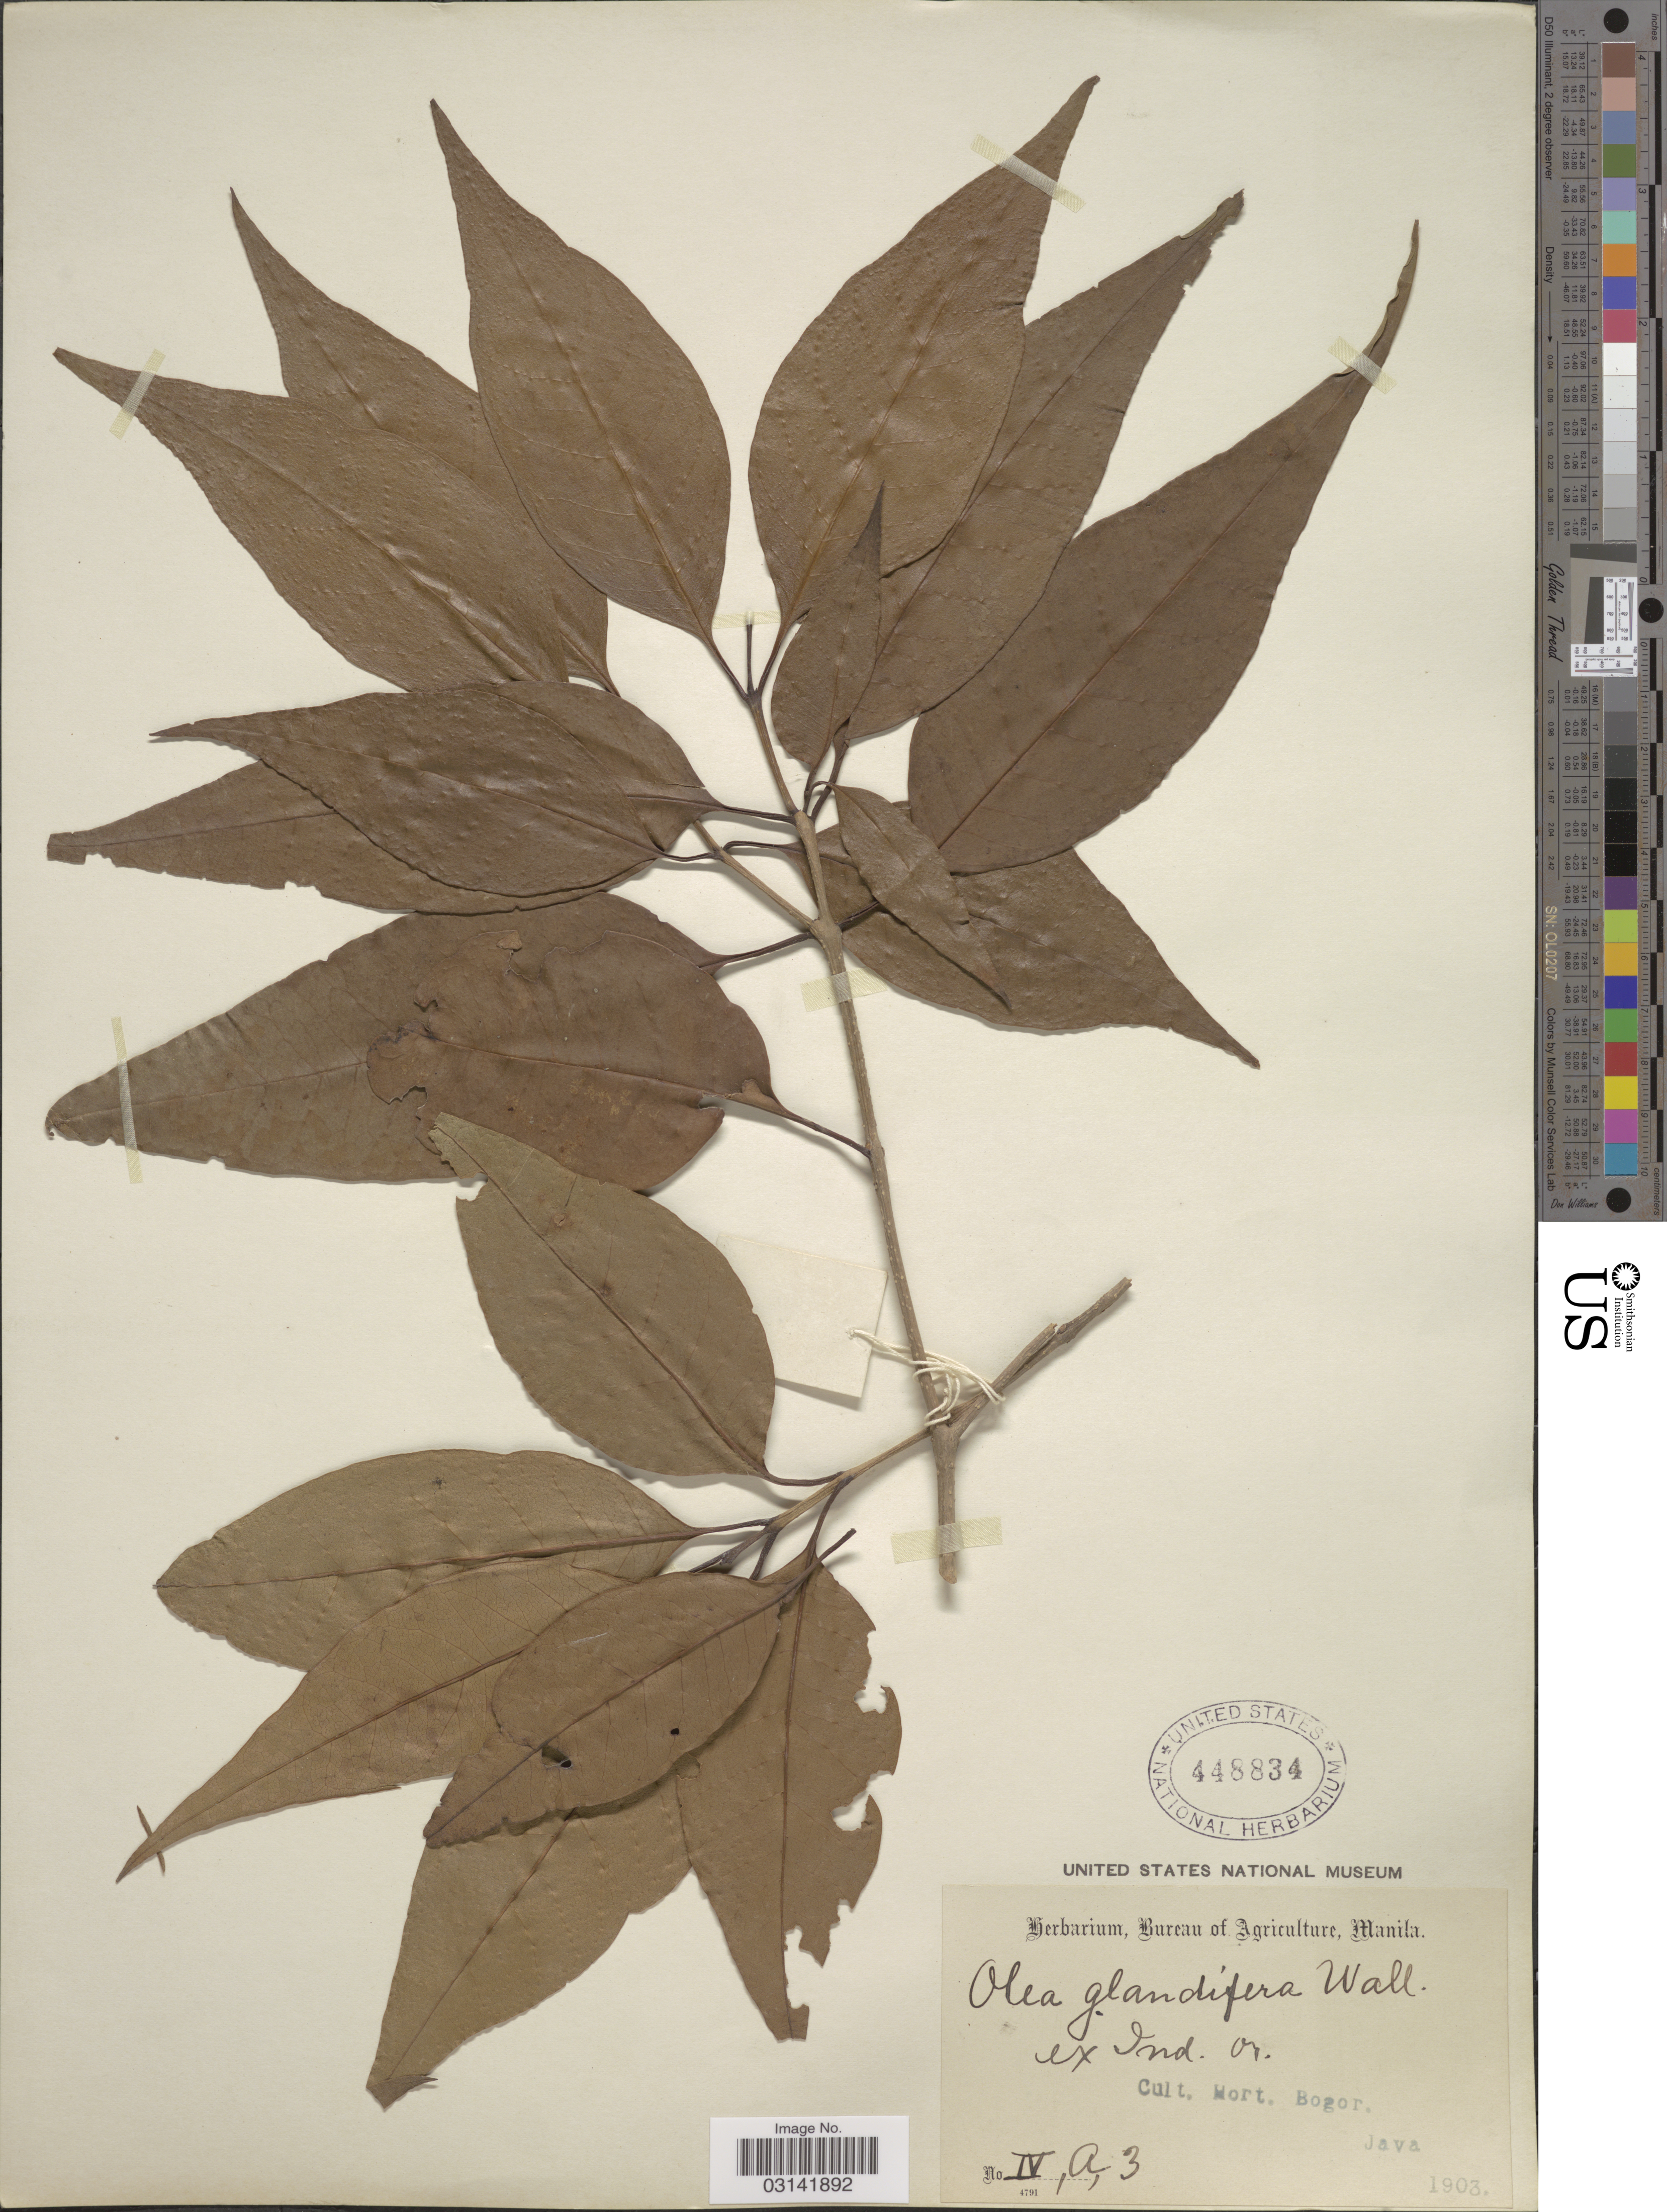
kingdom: Plantae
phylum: Tracheophyta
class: Magnoliopsida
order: Lamiales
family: Oleaceae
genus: Olea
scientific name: Olea paniculata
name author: R. Br.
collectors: Ex herb. Bureau of Agriculture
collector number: IV,A,3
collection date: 1903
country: Indonesia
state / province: Java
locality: Cult. Hort. Bogor. Java.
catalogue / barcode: US 448834